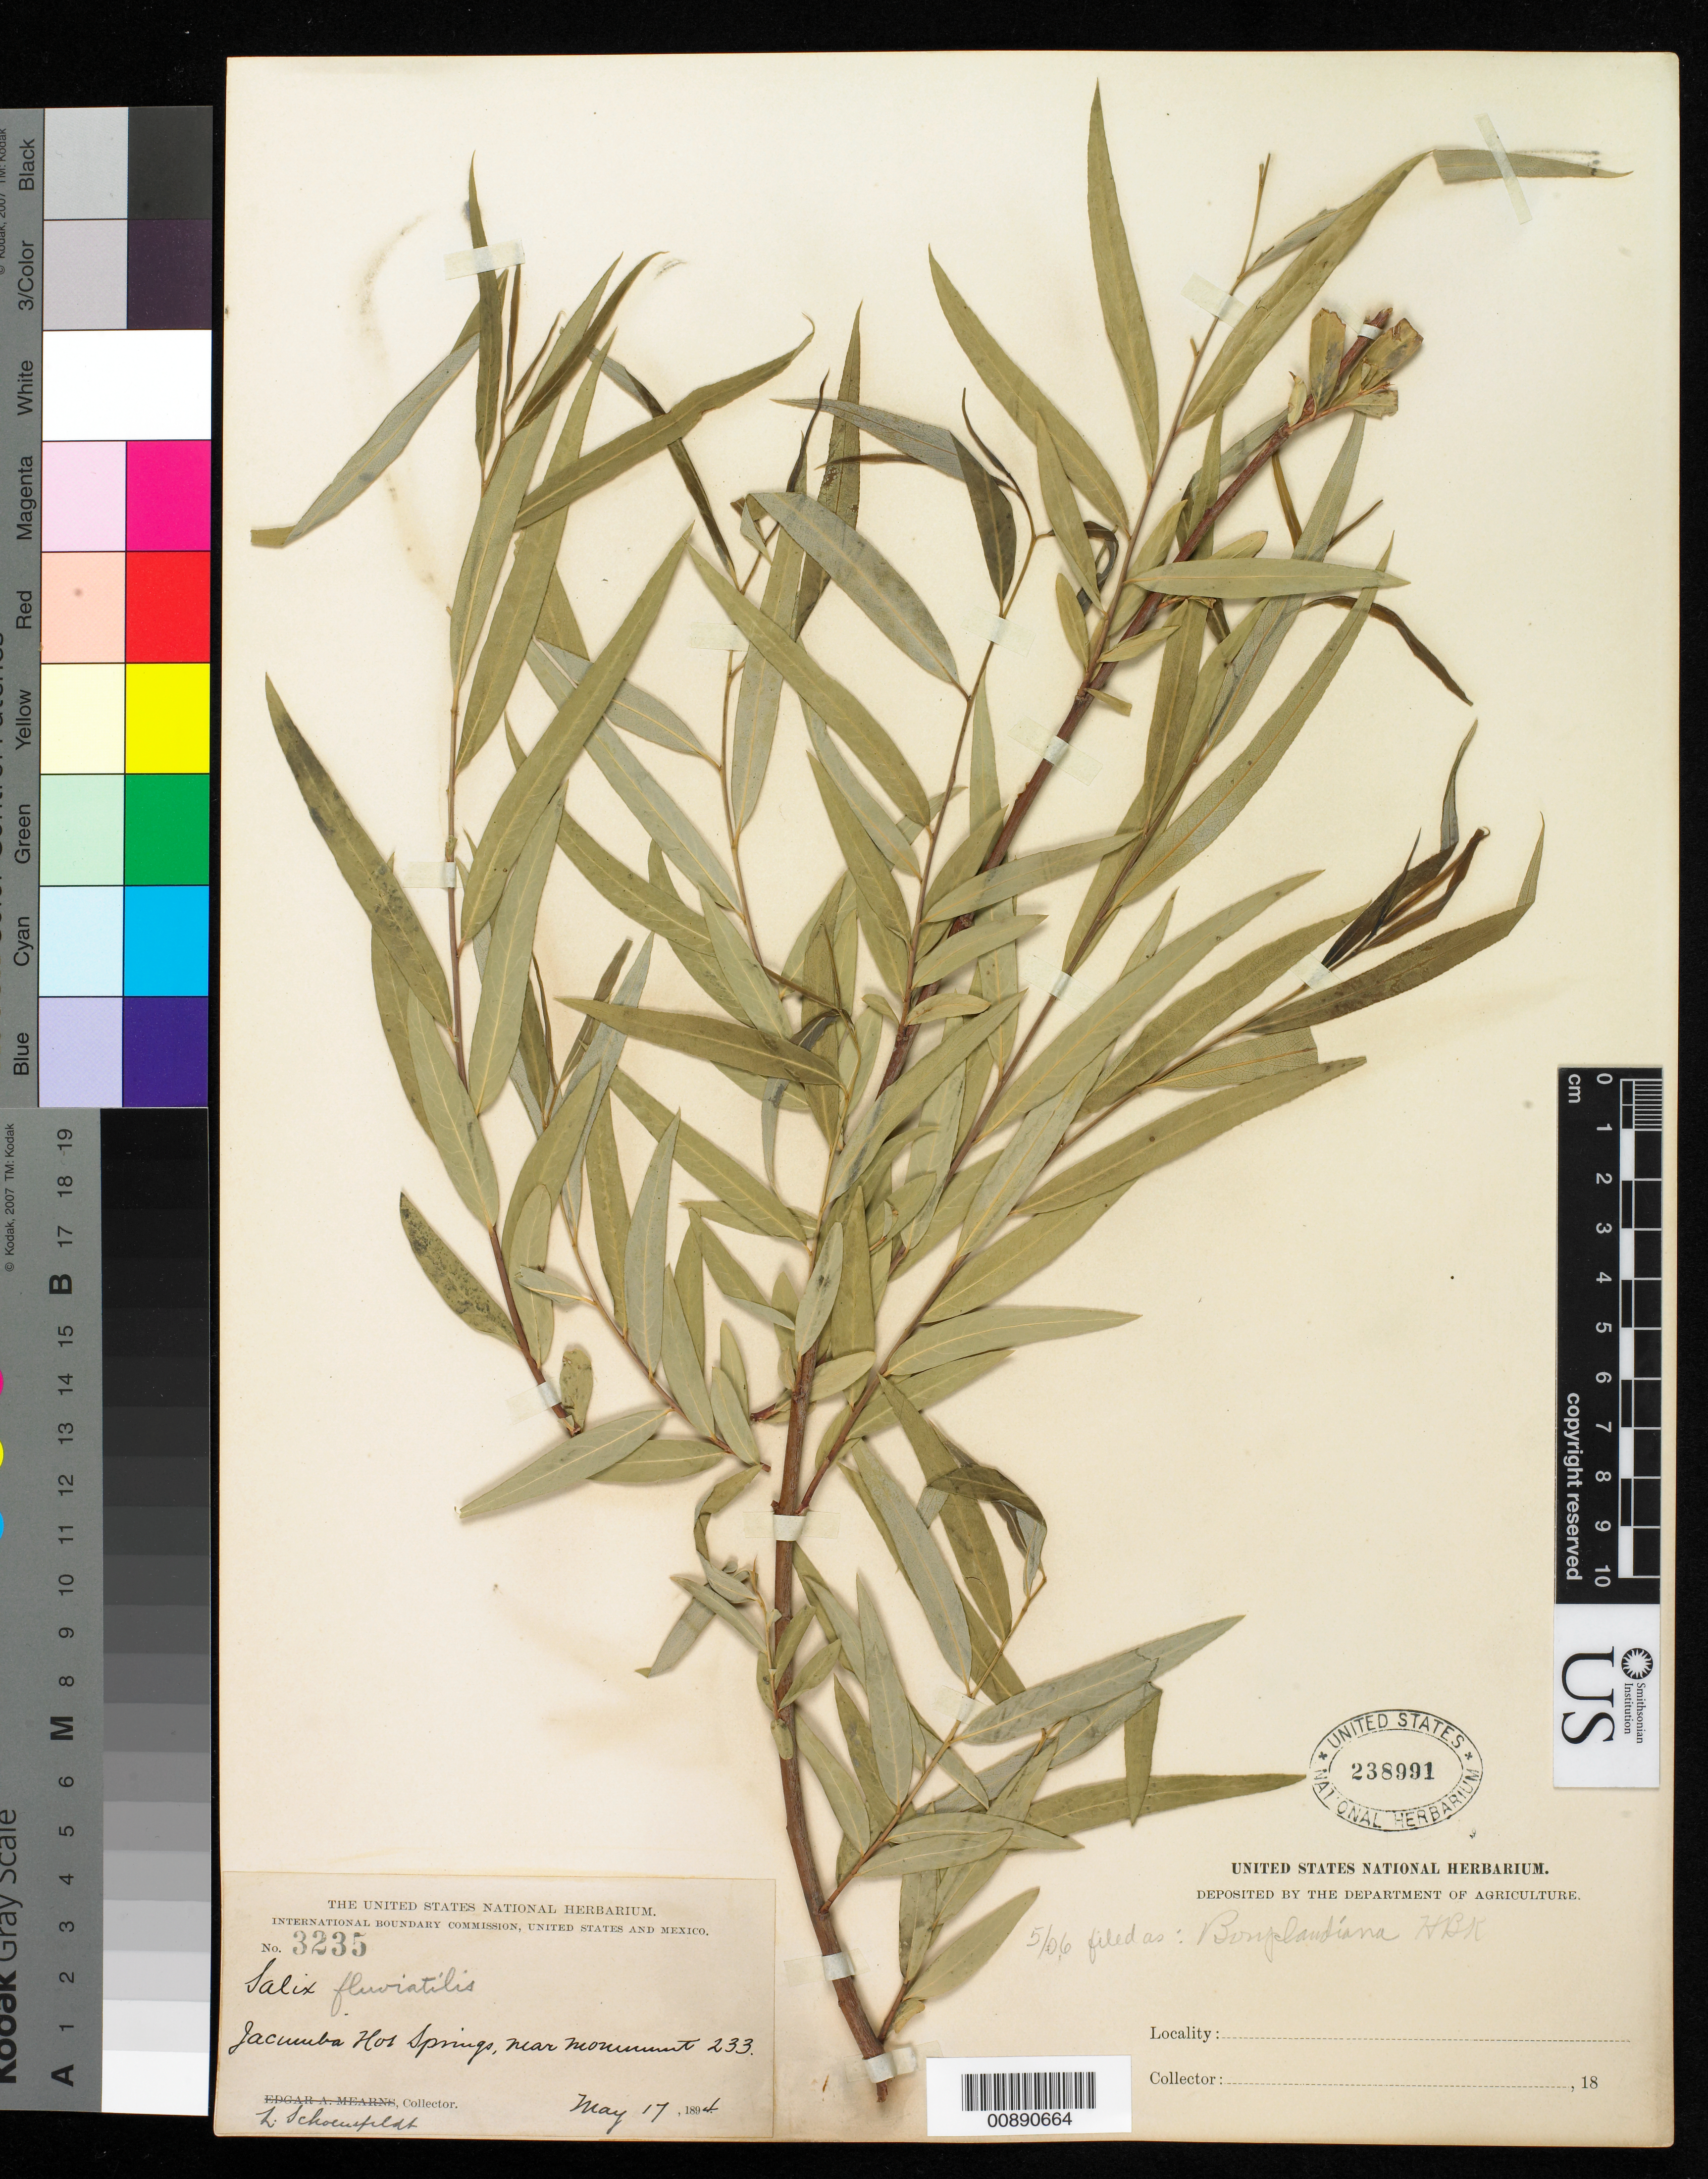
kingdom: Plantae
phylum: Tracheophyta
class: Magnoliopsida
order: Malpighiales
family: Salicaceae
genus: Salix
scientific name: Salix bonplandiana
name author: Kunth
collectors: L. Schoenfeldt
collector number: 3235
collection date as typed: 17 May 1894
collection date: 1894-05-17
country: United States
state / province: California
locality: Jacumba Hot Springs, near Monument 233.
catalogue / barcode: US 238991